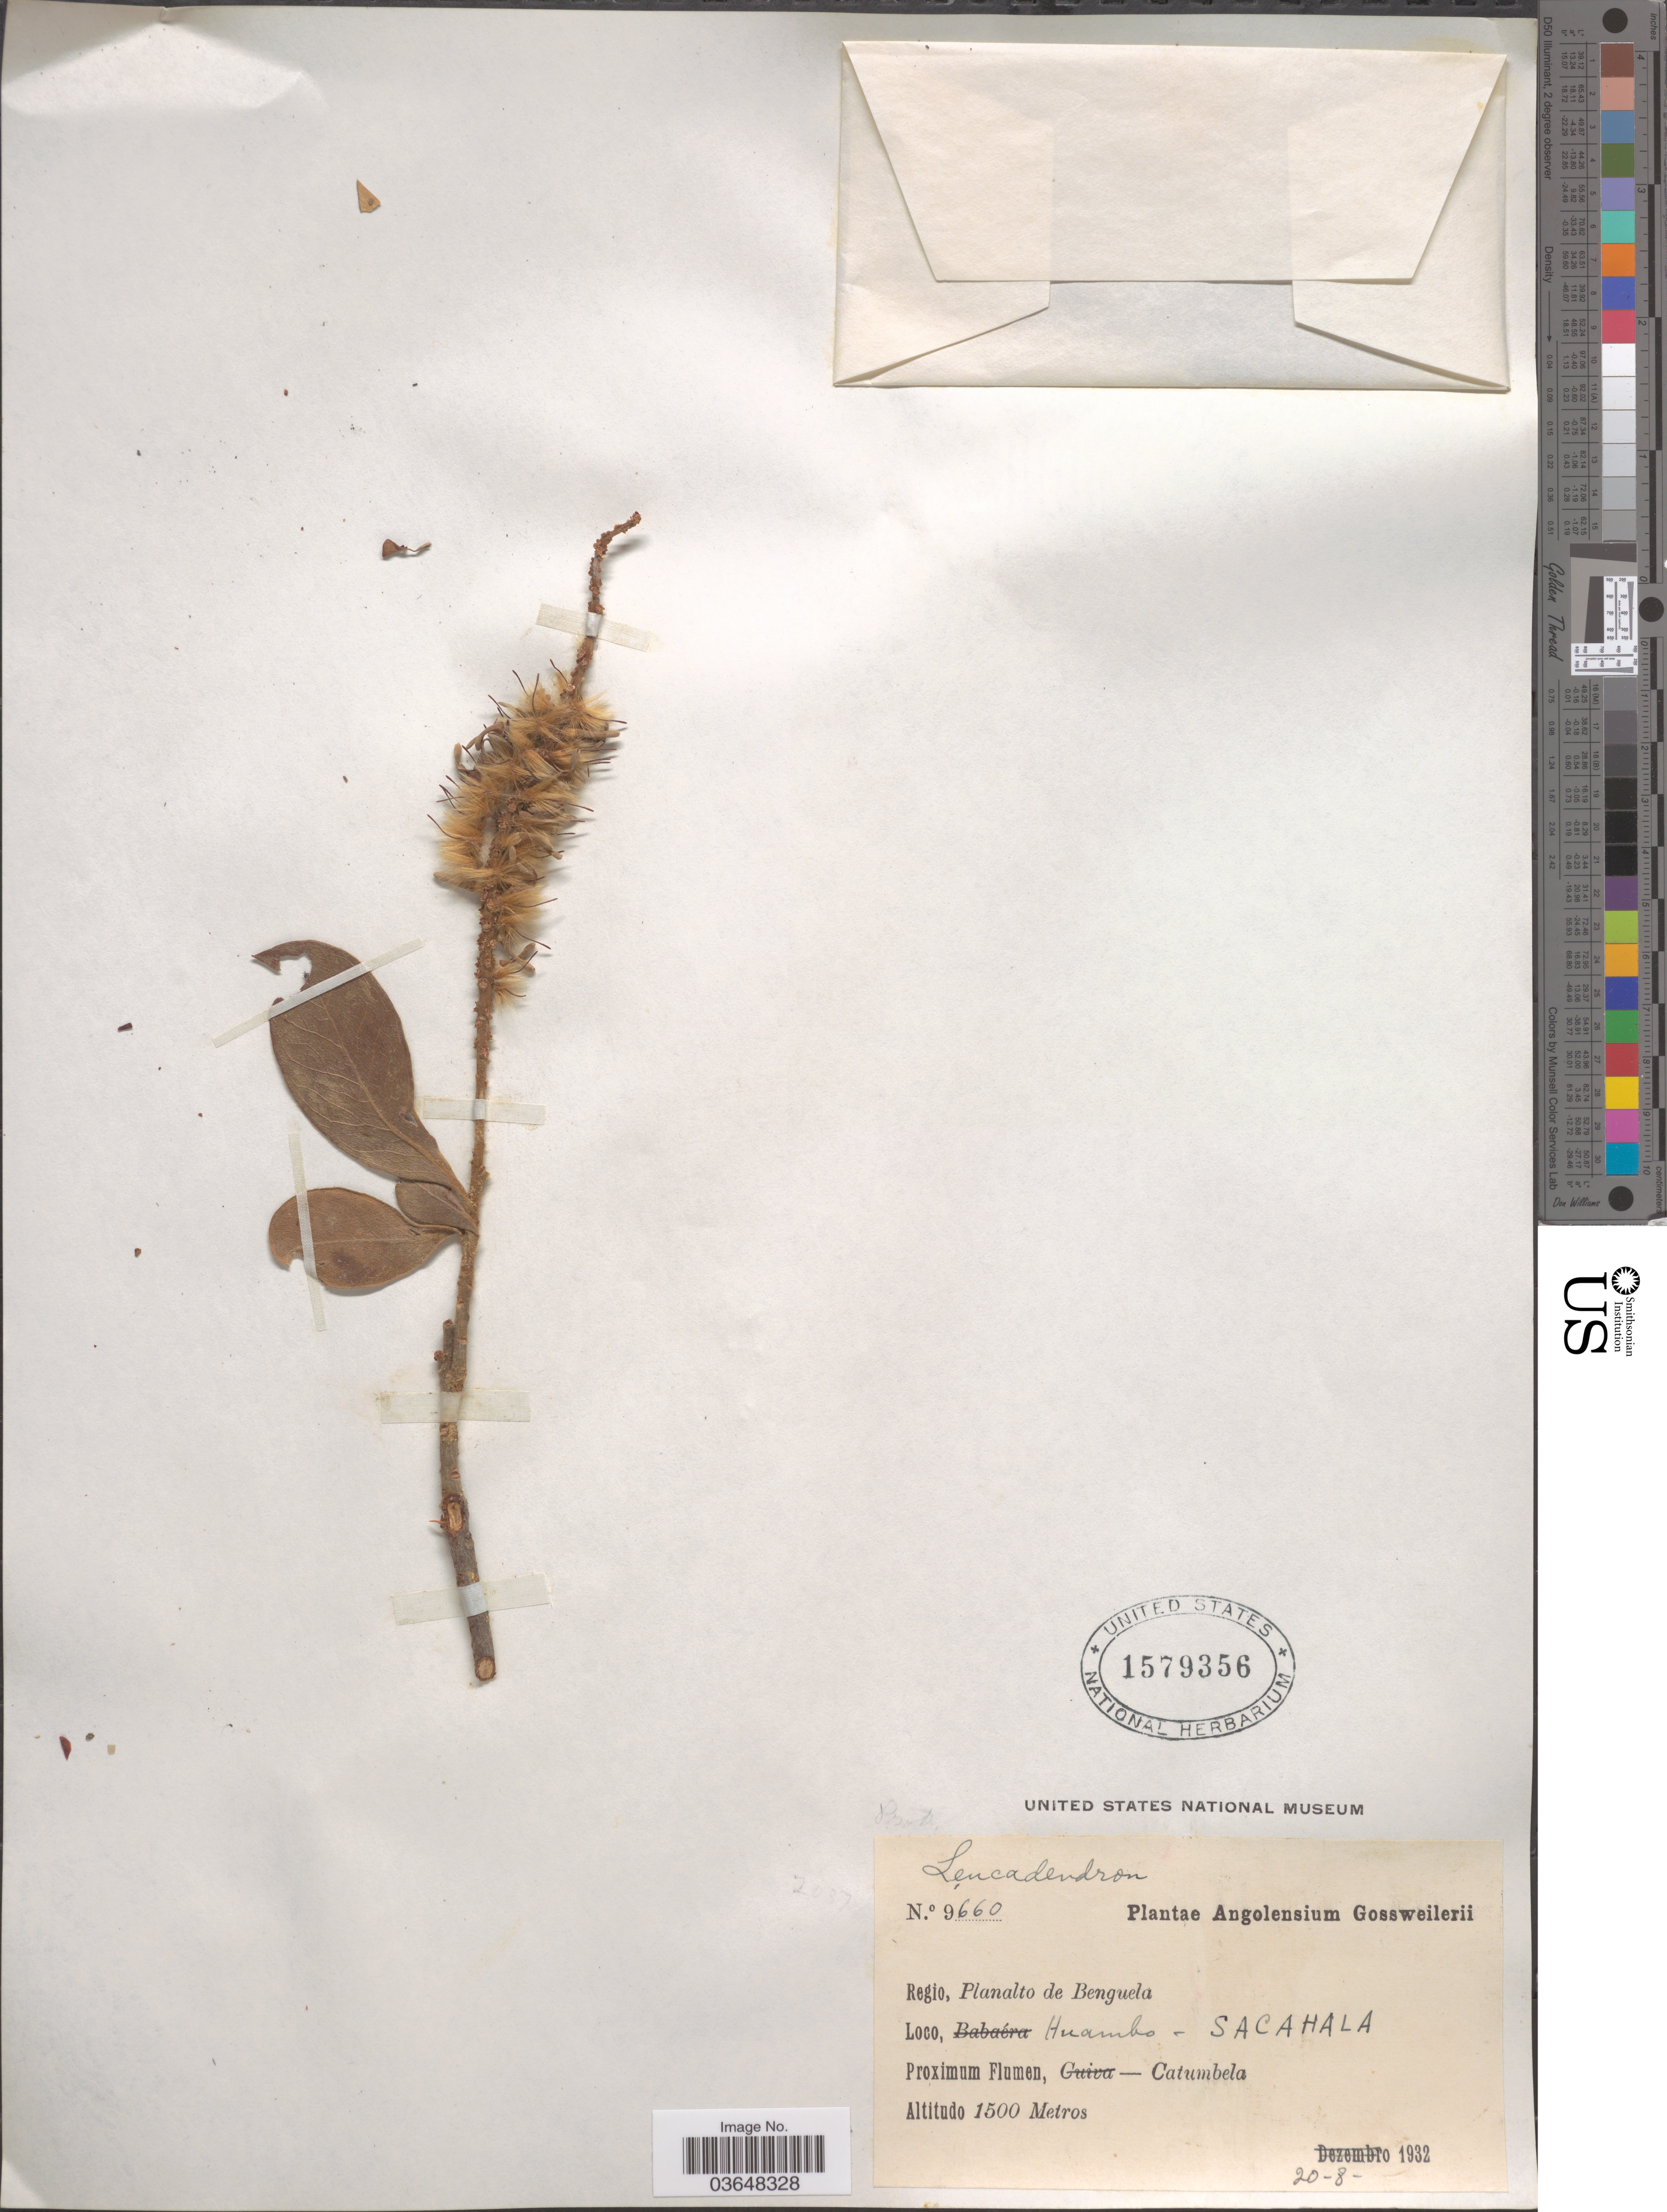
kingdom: Plantae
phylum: Tracheophyta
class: Magnoliopsida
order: Proteales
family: Proteaceae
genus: Leucadendron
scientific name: Leucadendron sp.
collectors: -. Gossweiler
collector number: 9660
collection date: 1932-08-20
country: Angola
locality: Regio, Planalto de Benguela. Huambo -Sacahala. Proximum Flumen, Catumabela.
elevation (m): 1500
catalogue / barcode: US 1579356